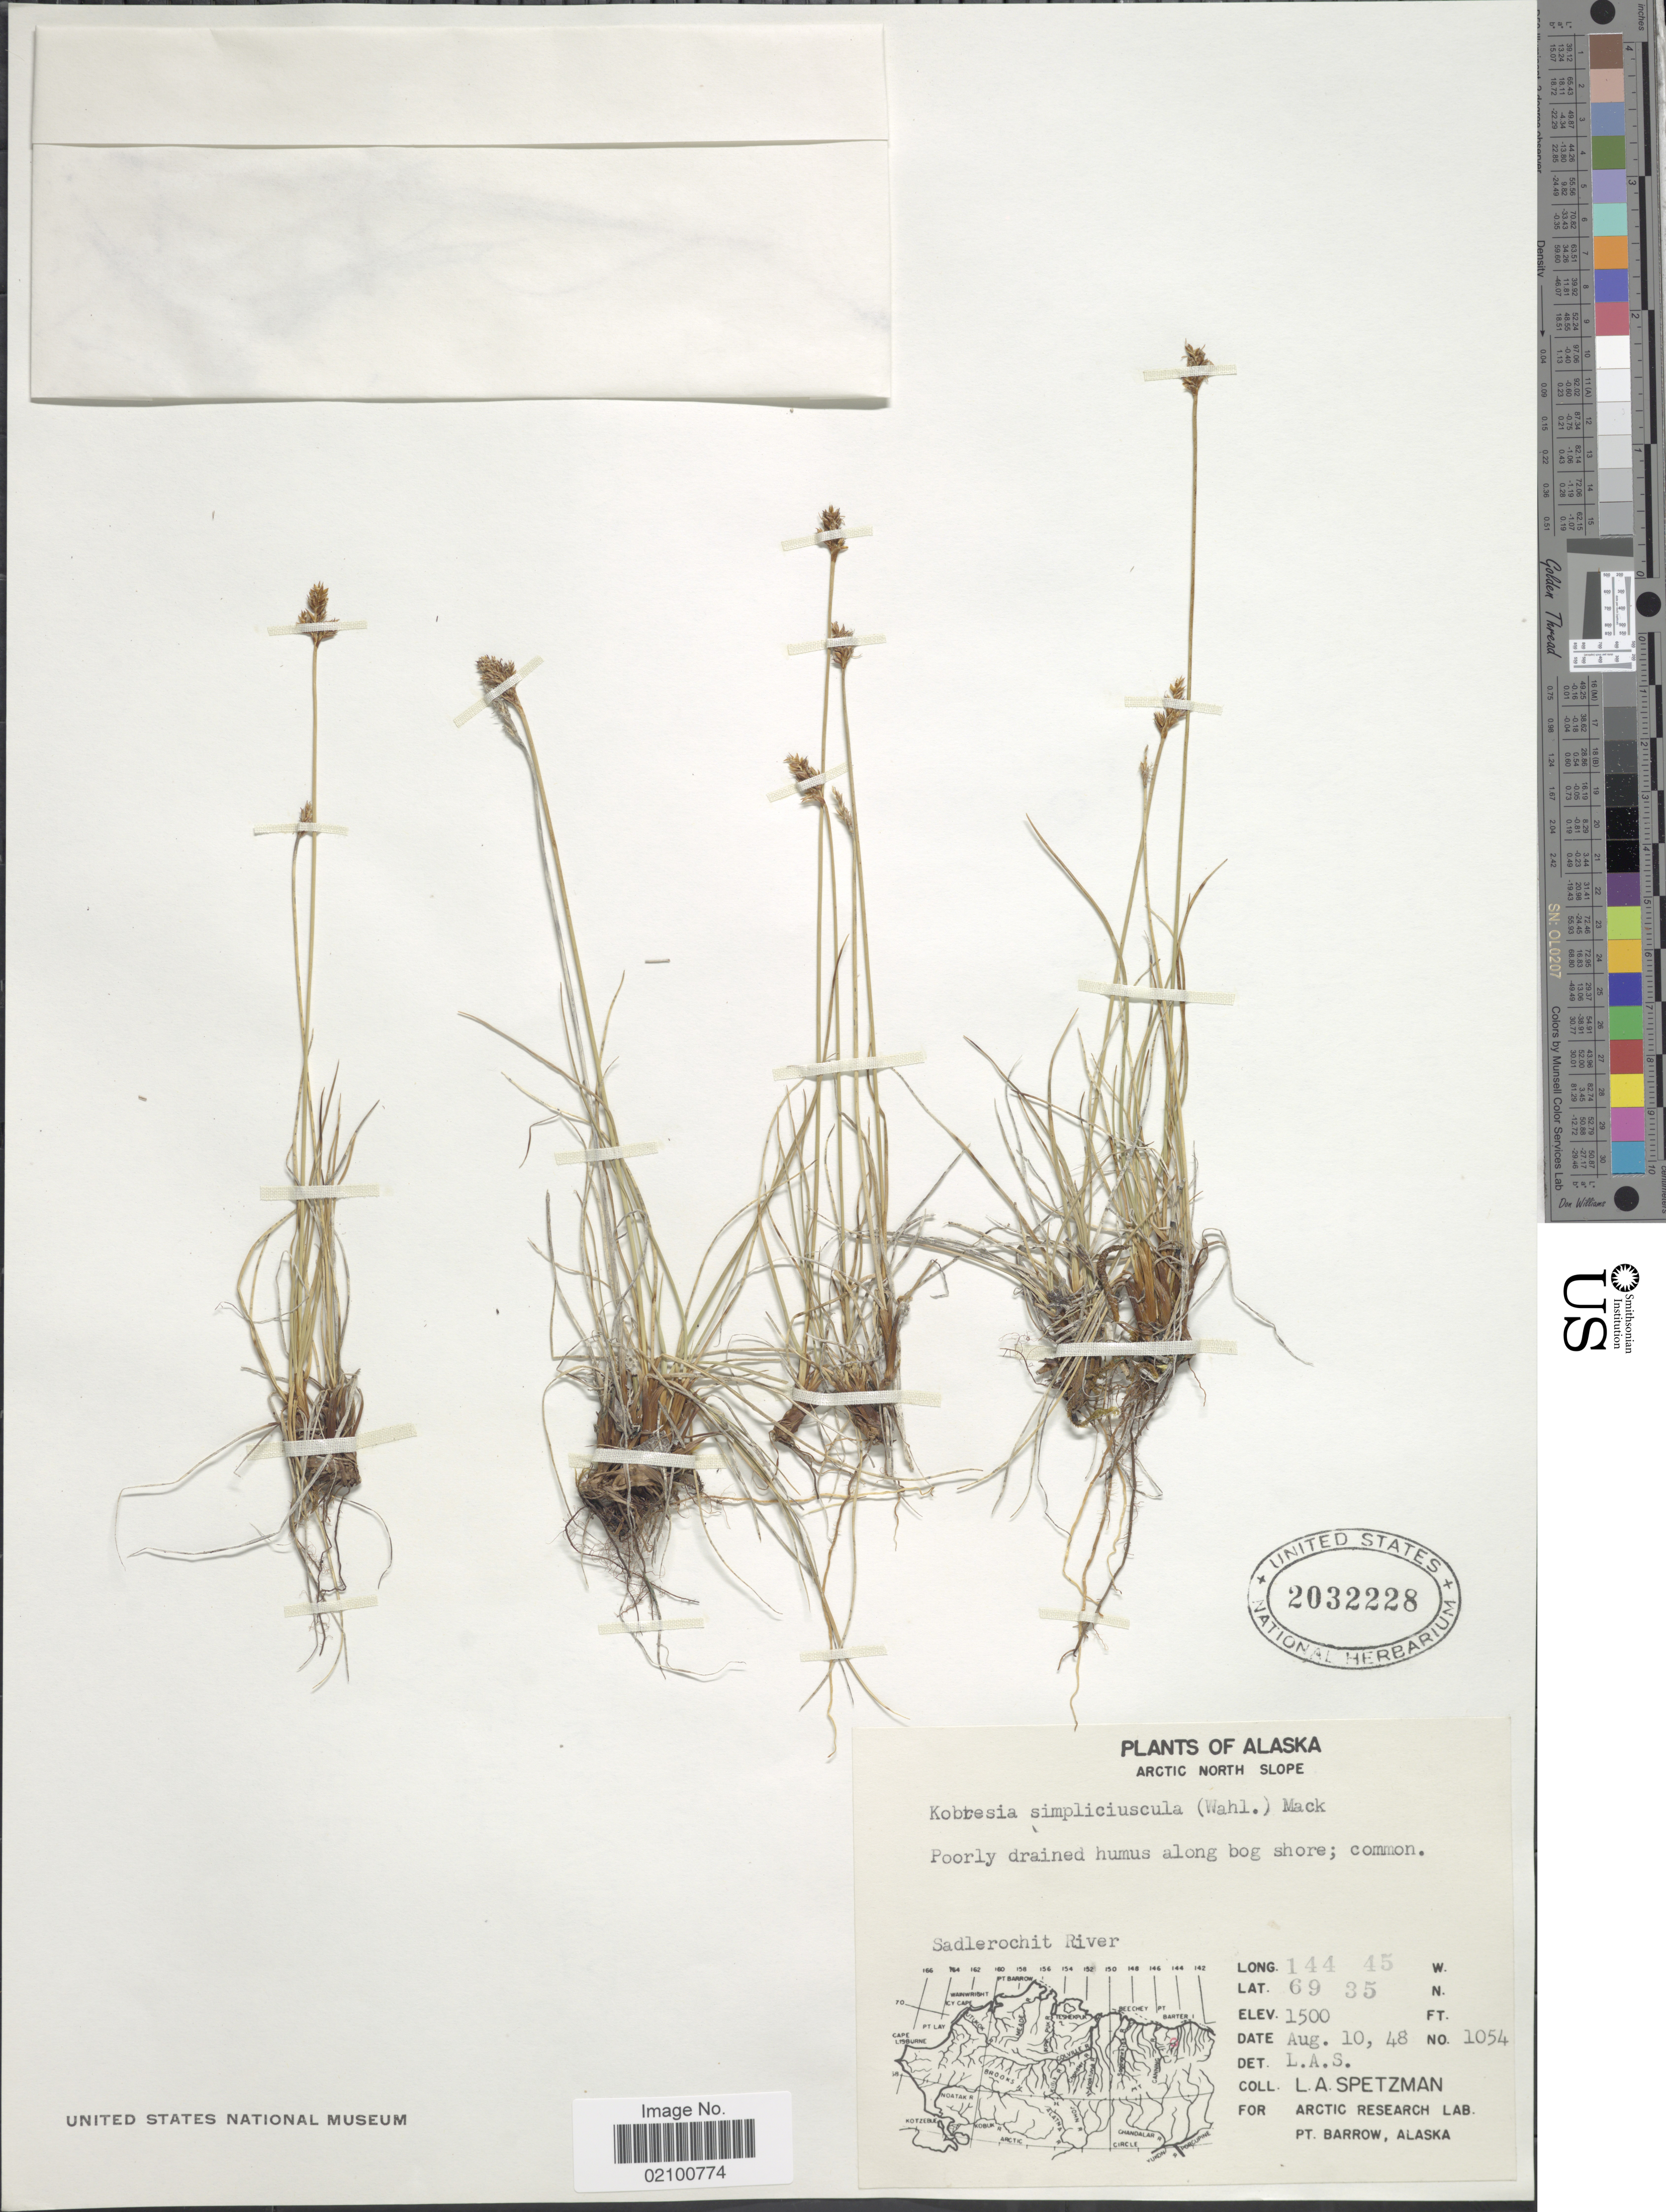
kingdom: Plantae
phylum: Tracheophyta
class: Liliopsida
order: Poales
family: Cyperaceae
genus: Carex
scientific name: Carex simpliciuscula subsp. simpliciuscula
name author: Wahlenb.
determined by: Strong, M. T., (US), Smithsonian Institution - National Museum of Natural History (UNITED STATES)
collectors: L. Spetzman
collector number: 1054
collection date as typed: Transcribed d/m/y: 10/8/48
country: United States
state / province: Alaska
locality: Arctic North Slope, Sadlerochit River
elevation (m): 457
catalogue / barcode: US 2032228